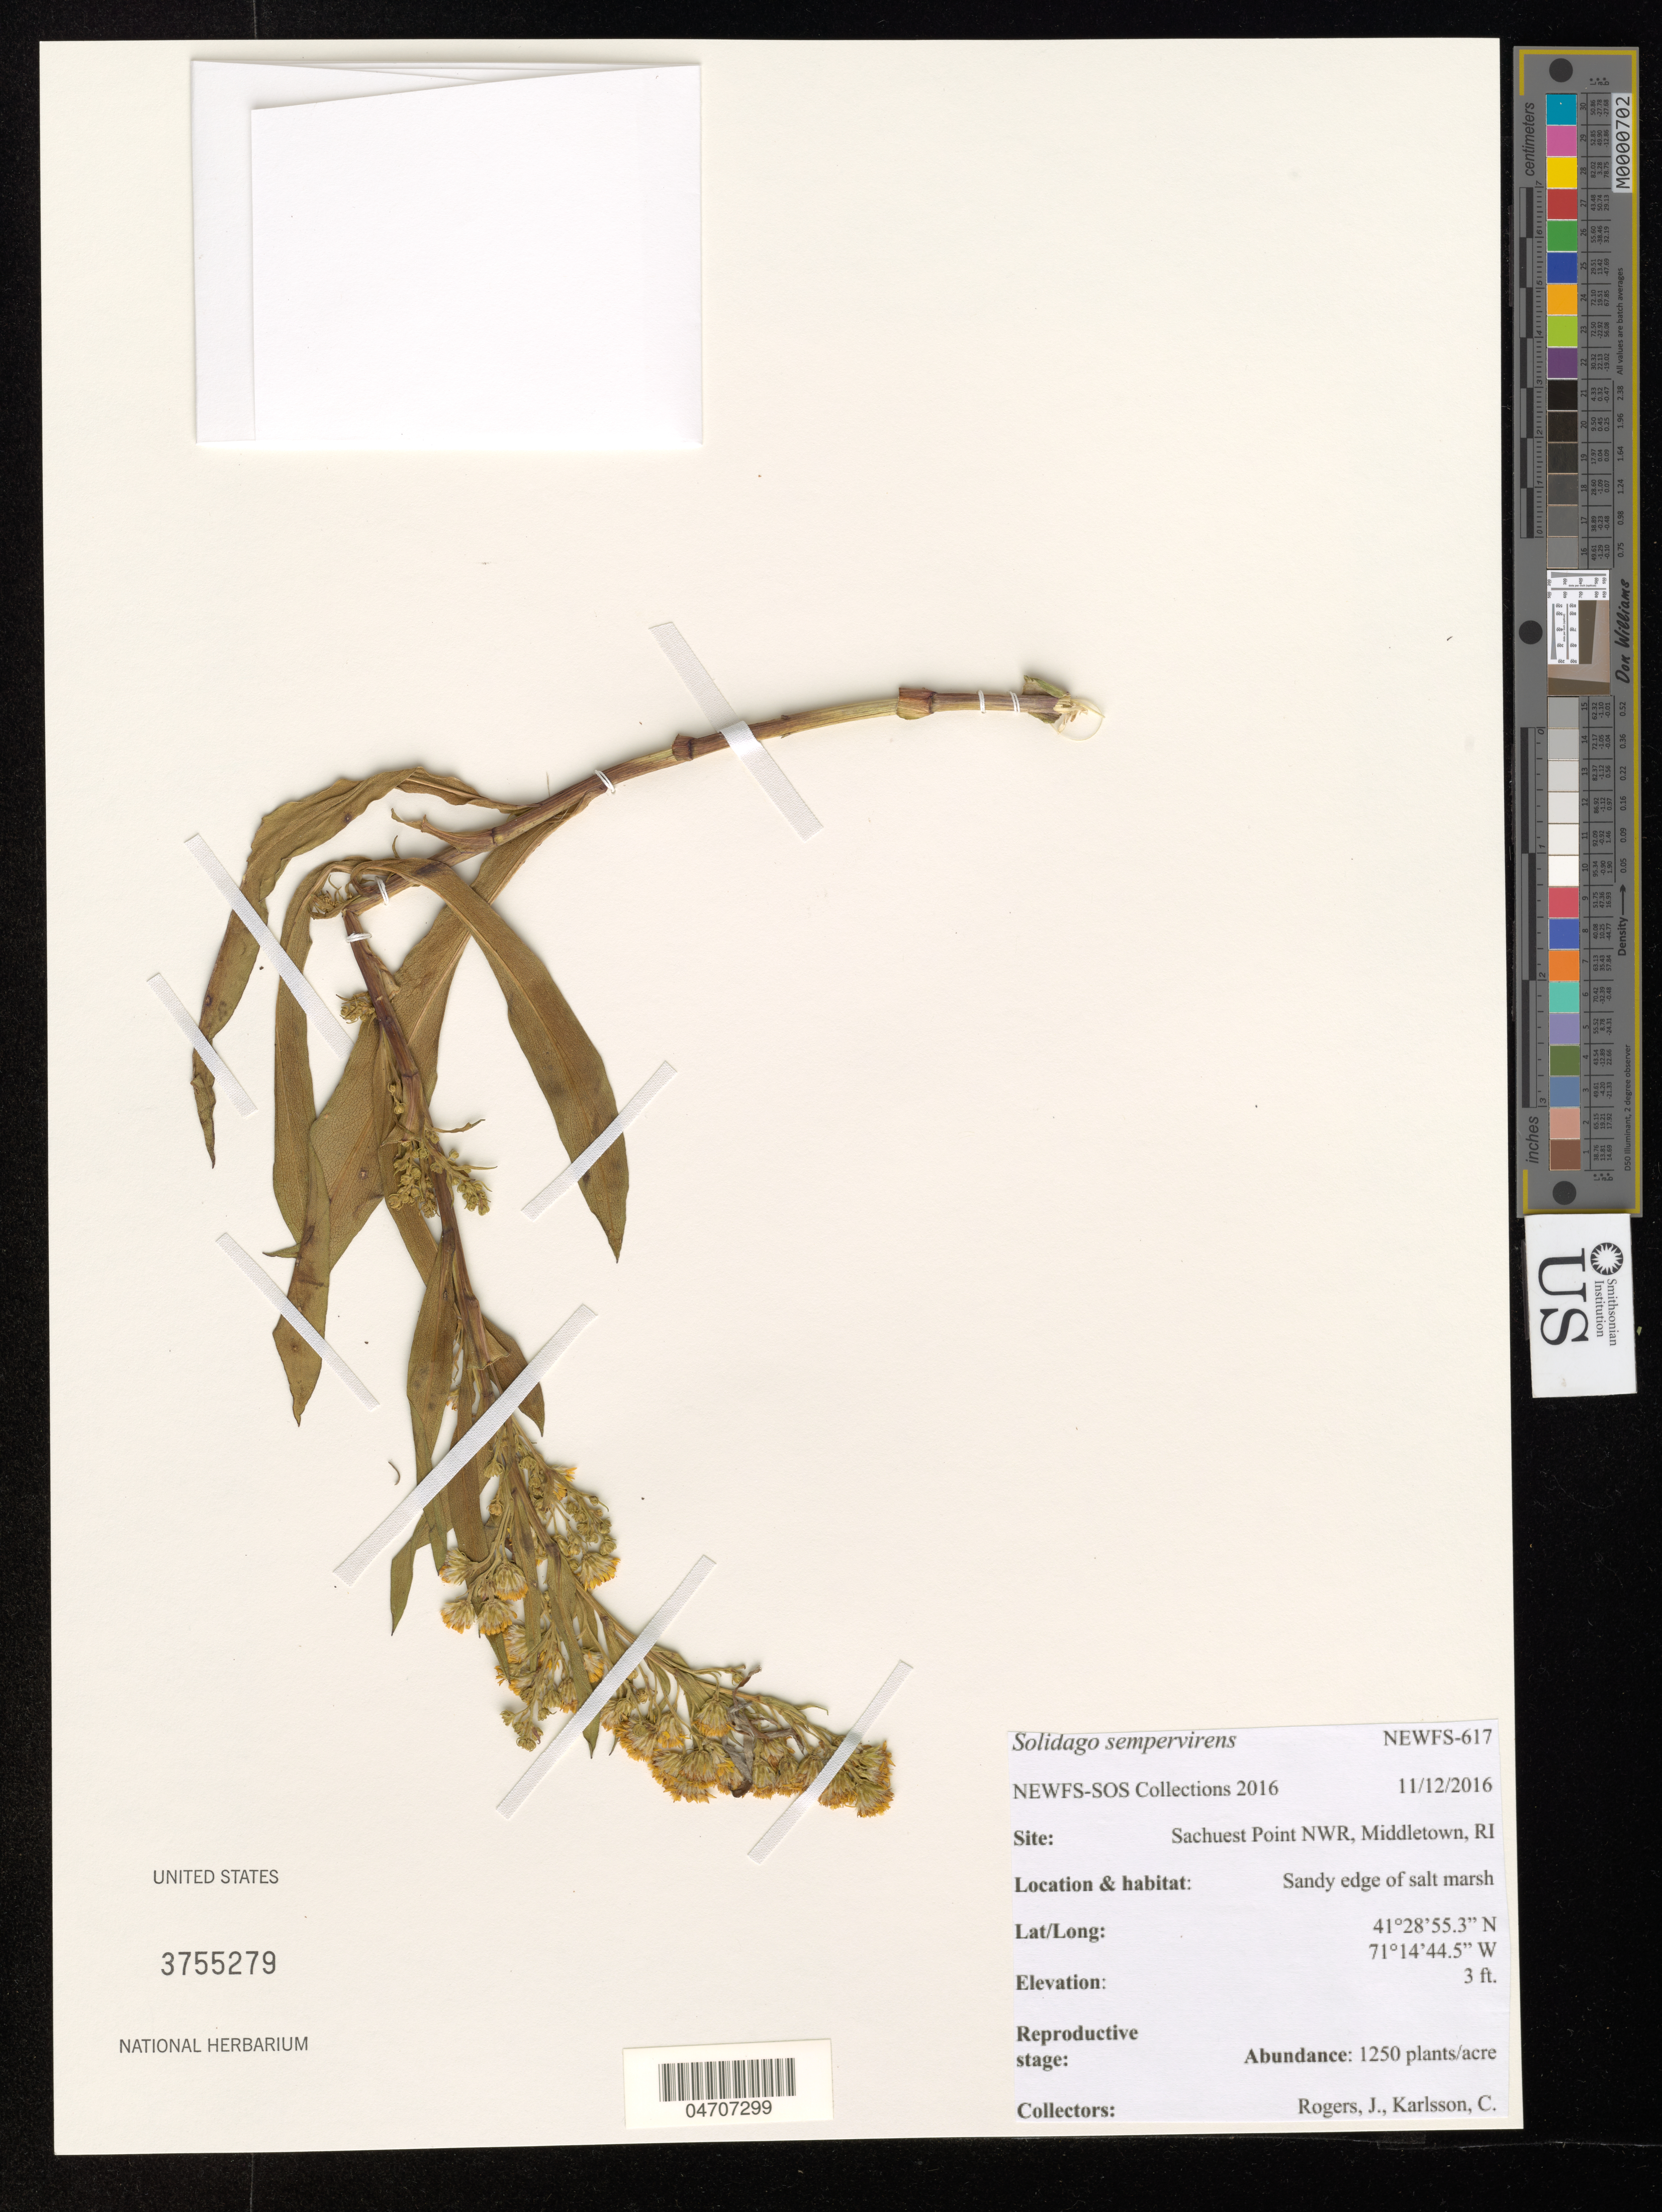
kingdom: Plantae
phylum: Tracheophyta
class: Magnoliopsida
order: Asterales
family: Asteraceae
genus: Solidago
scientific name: Solidago sempervirens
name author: L.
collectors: J. Rogers & C. Karlsson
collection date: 2016-11-12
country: United States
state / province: Rhode Island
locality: Site: Sachuest Point NWR, Middletown, RI.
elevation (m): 1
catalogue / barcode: US 3755279